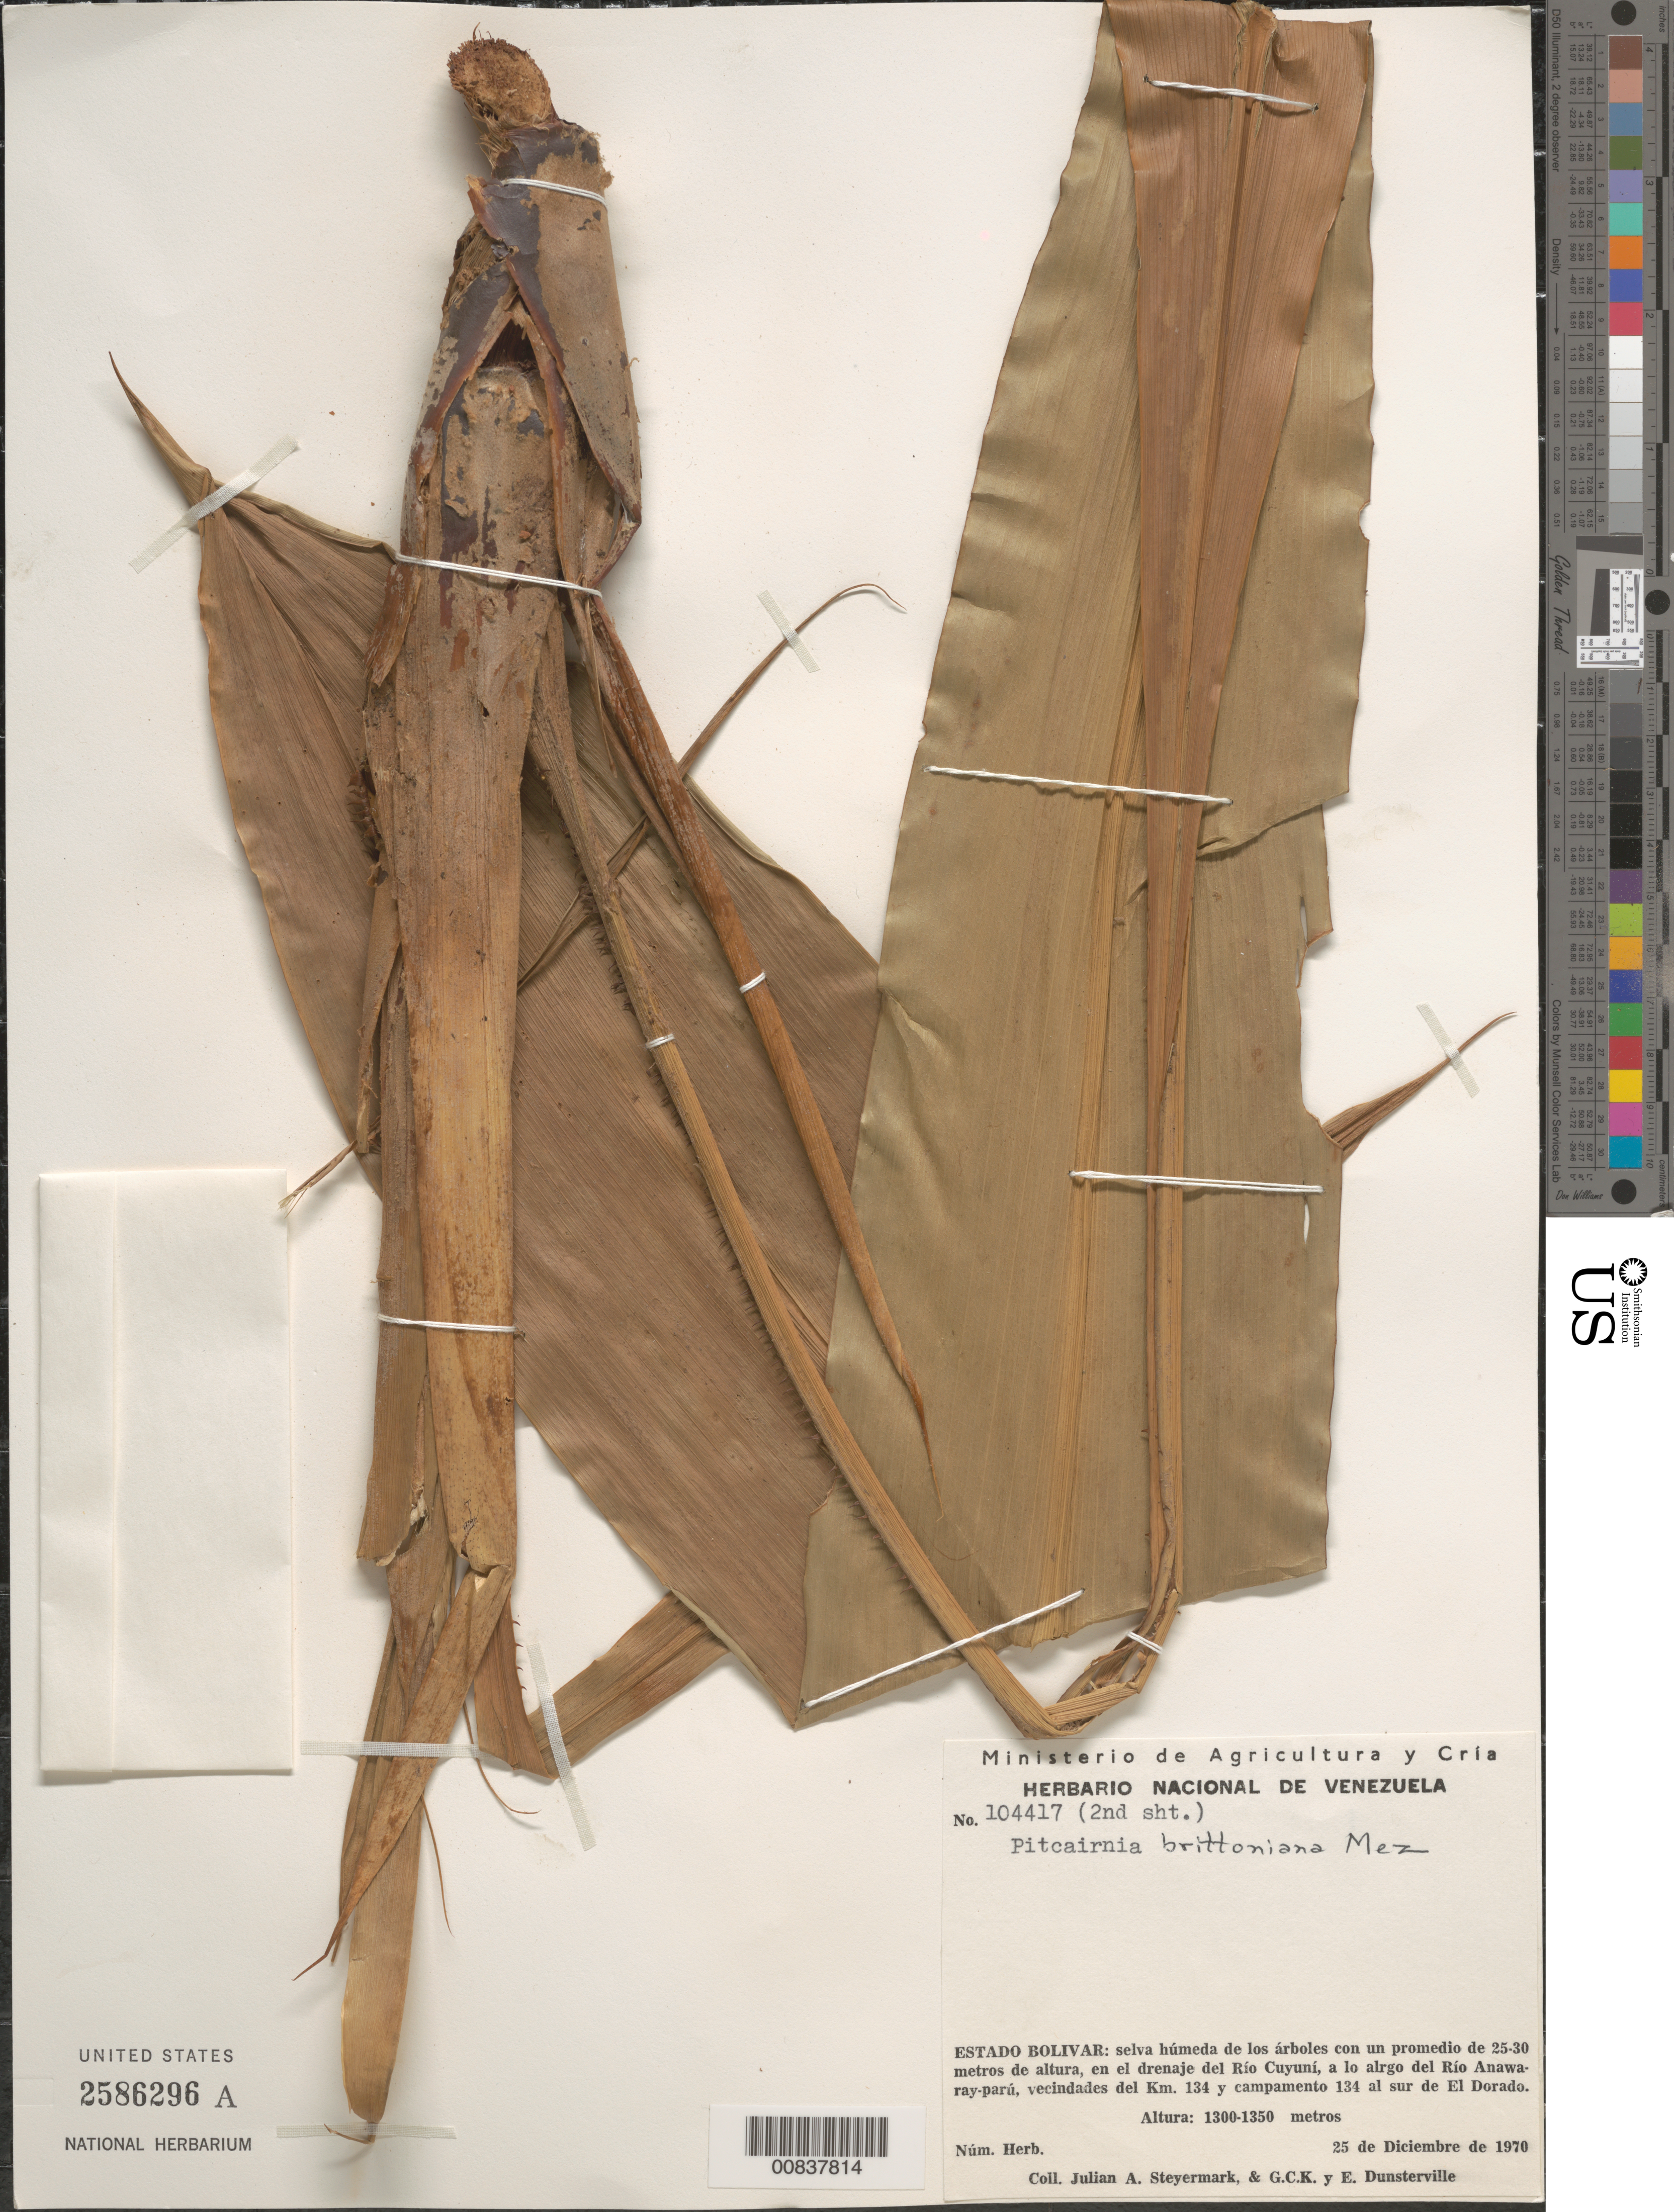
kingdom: Plantae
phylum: Tracheophyta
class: Liliopsida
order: Poales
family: Bromeliaceae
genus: Pitcairnia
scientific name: Pitcairnia brittoniana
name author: Mez in A. DC.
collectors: J. Steyermark, G. C. K. Dunsterville & E. Dunsterville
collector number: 104417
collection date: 1970-12-25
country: Venezuela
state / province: Bolivar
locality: Selva húmeda de los árboles con un promedio de 25-30 metros de altura, en el drenaje del Río Cuyuní, a lo alrgo del Río Anawaray-parú, vecindades del Km. 134 y campamiento 134 al sur de El Dorado.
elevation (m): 1300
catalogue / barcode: US 2586296A